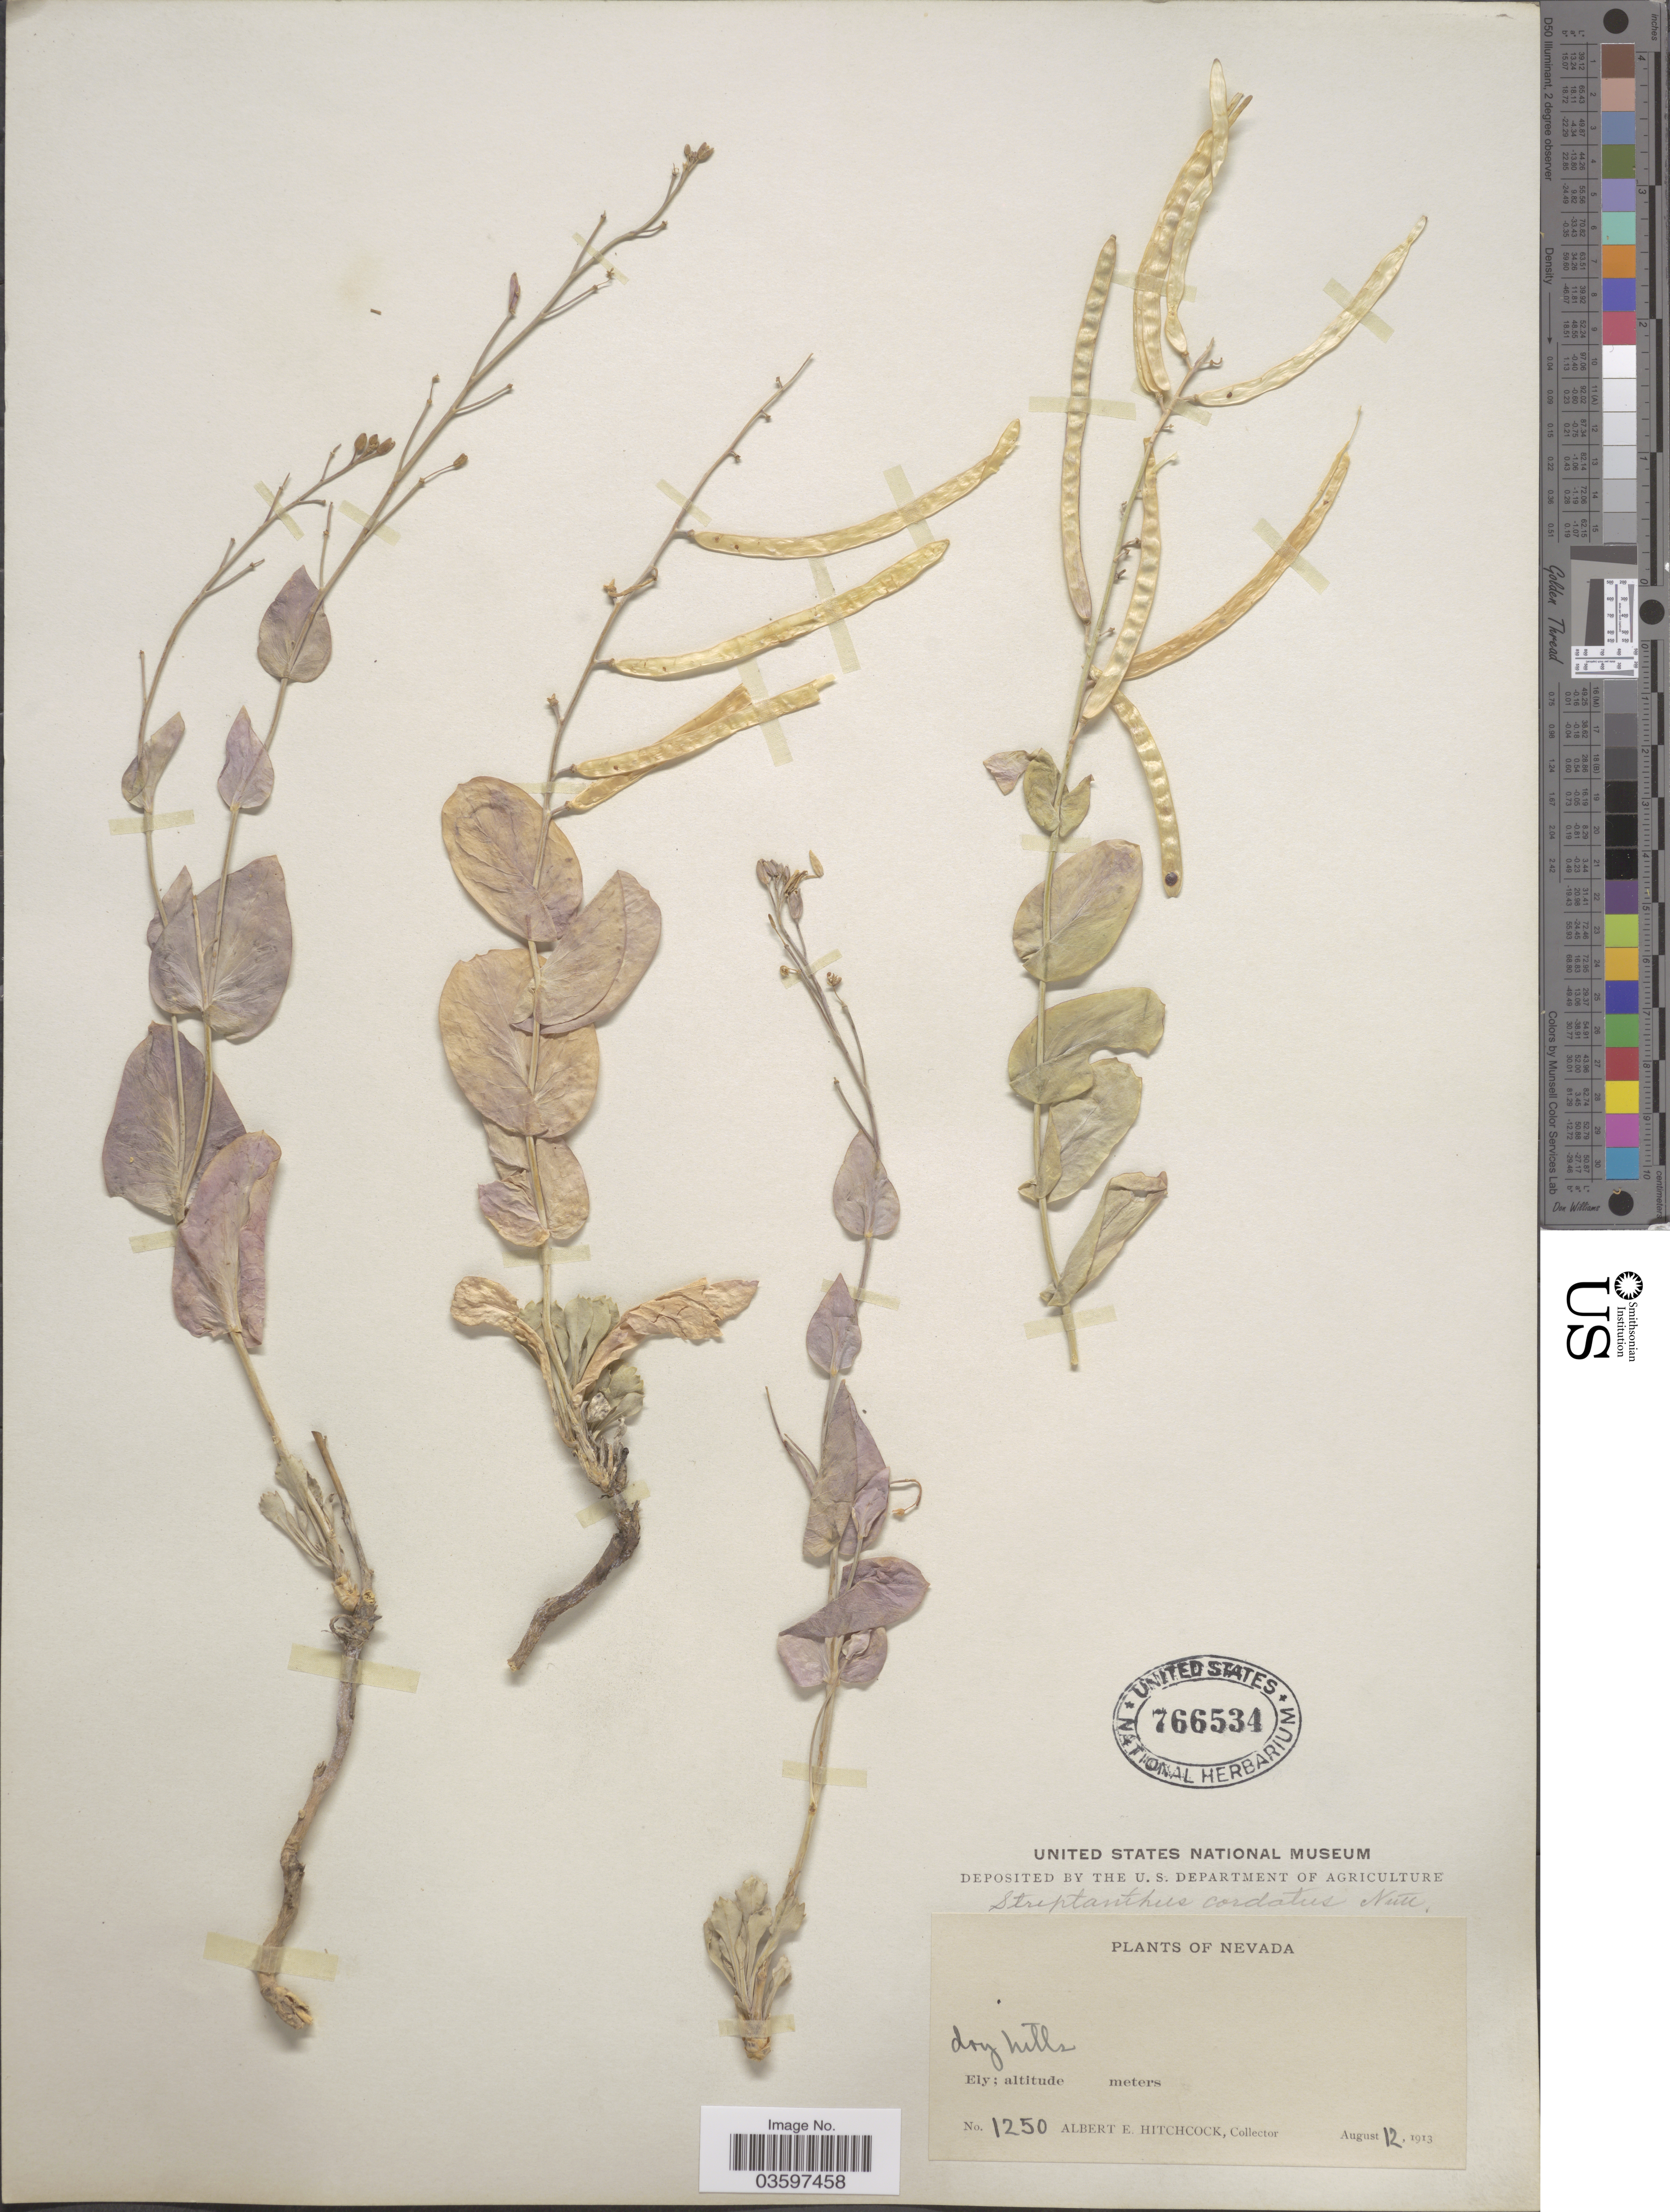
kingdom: Plantae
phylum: Tracheophyta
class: Magnoliopsida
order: Brassicales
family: Brassicaceae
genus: Streptanthus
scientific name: Streptanthus cordatus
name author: Nutt. ex Torr. & A. Gray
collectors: A. Hitchcock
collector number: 1250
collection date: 1913-08-12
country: United States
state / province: Nevada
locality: Ely.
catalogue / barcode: US 766534